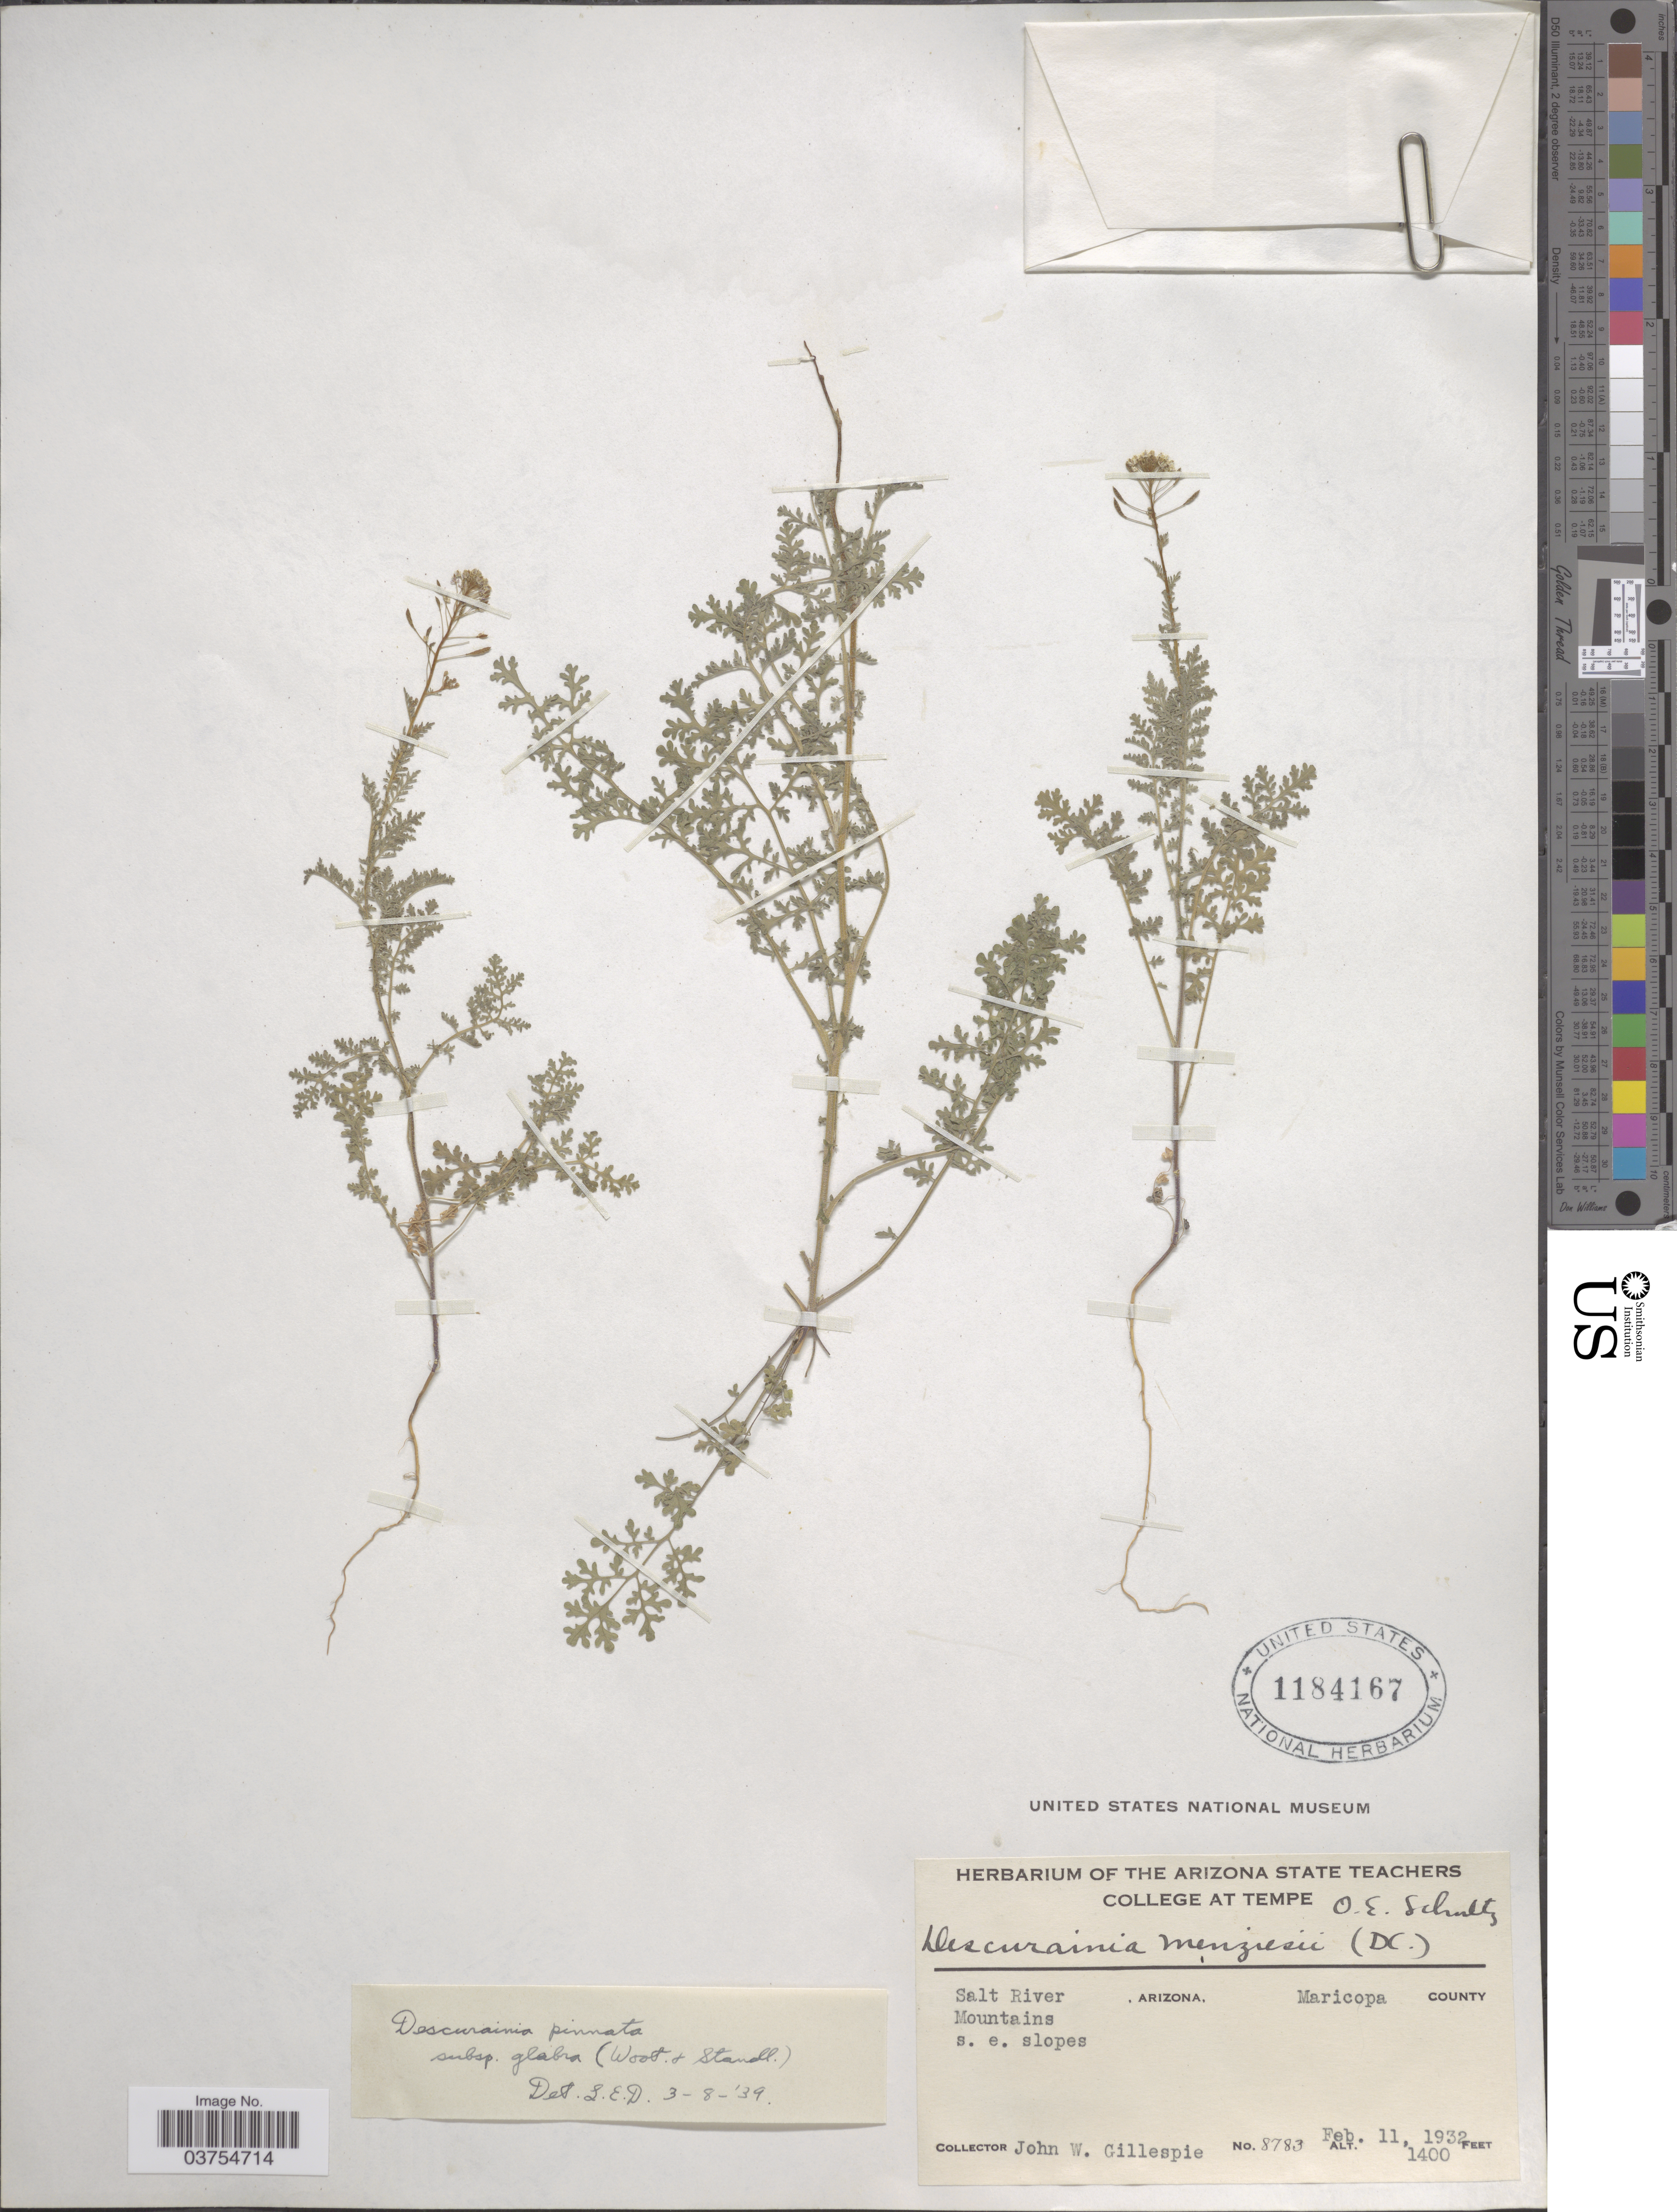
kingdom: Plantae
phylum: Tracheophyta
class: Magnoliopsida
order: Brassicales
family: Brassicaceae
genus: Descurainia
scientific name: Descurainia pinnata subsp. glabra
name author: (Wooton & Standl.) Detling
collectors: J. W. Gillespie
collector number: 8783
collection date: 1932-02-11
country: United States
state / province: Arizona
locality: Salt River Mountains. Maricopa County. s. e. slopes.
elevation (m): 427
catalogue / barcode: US 1184167